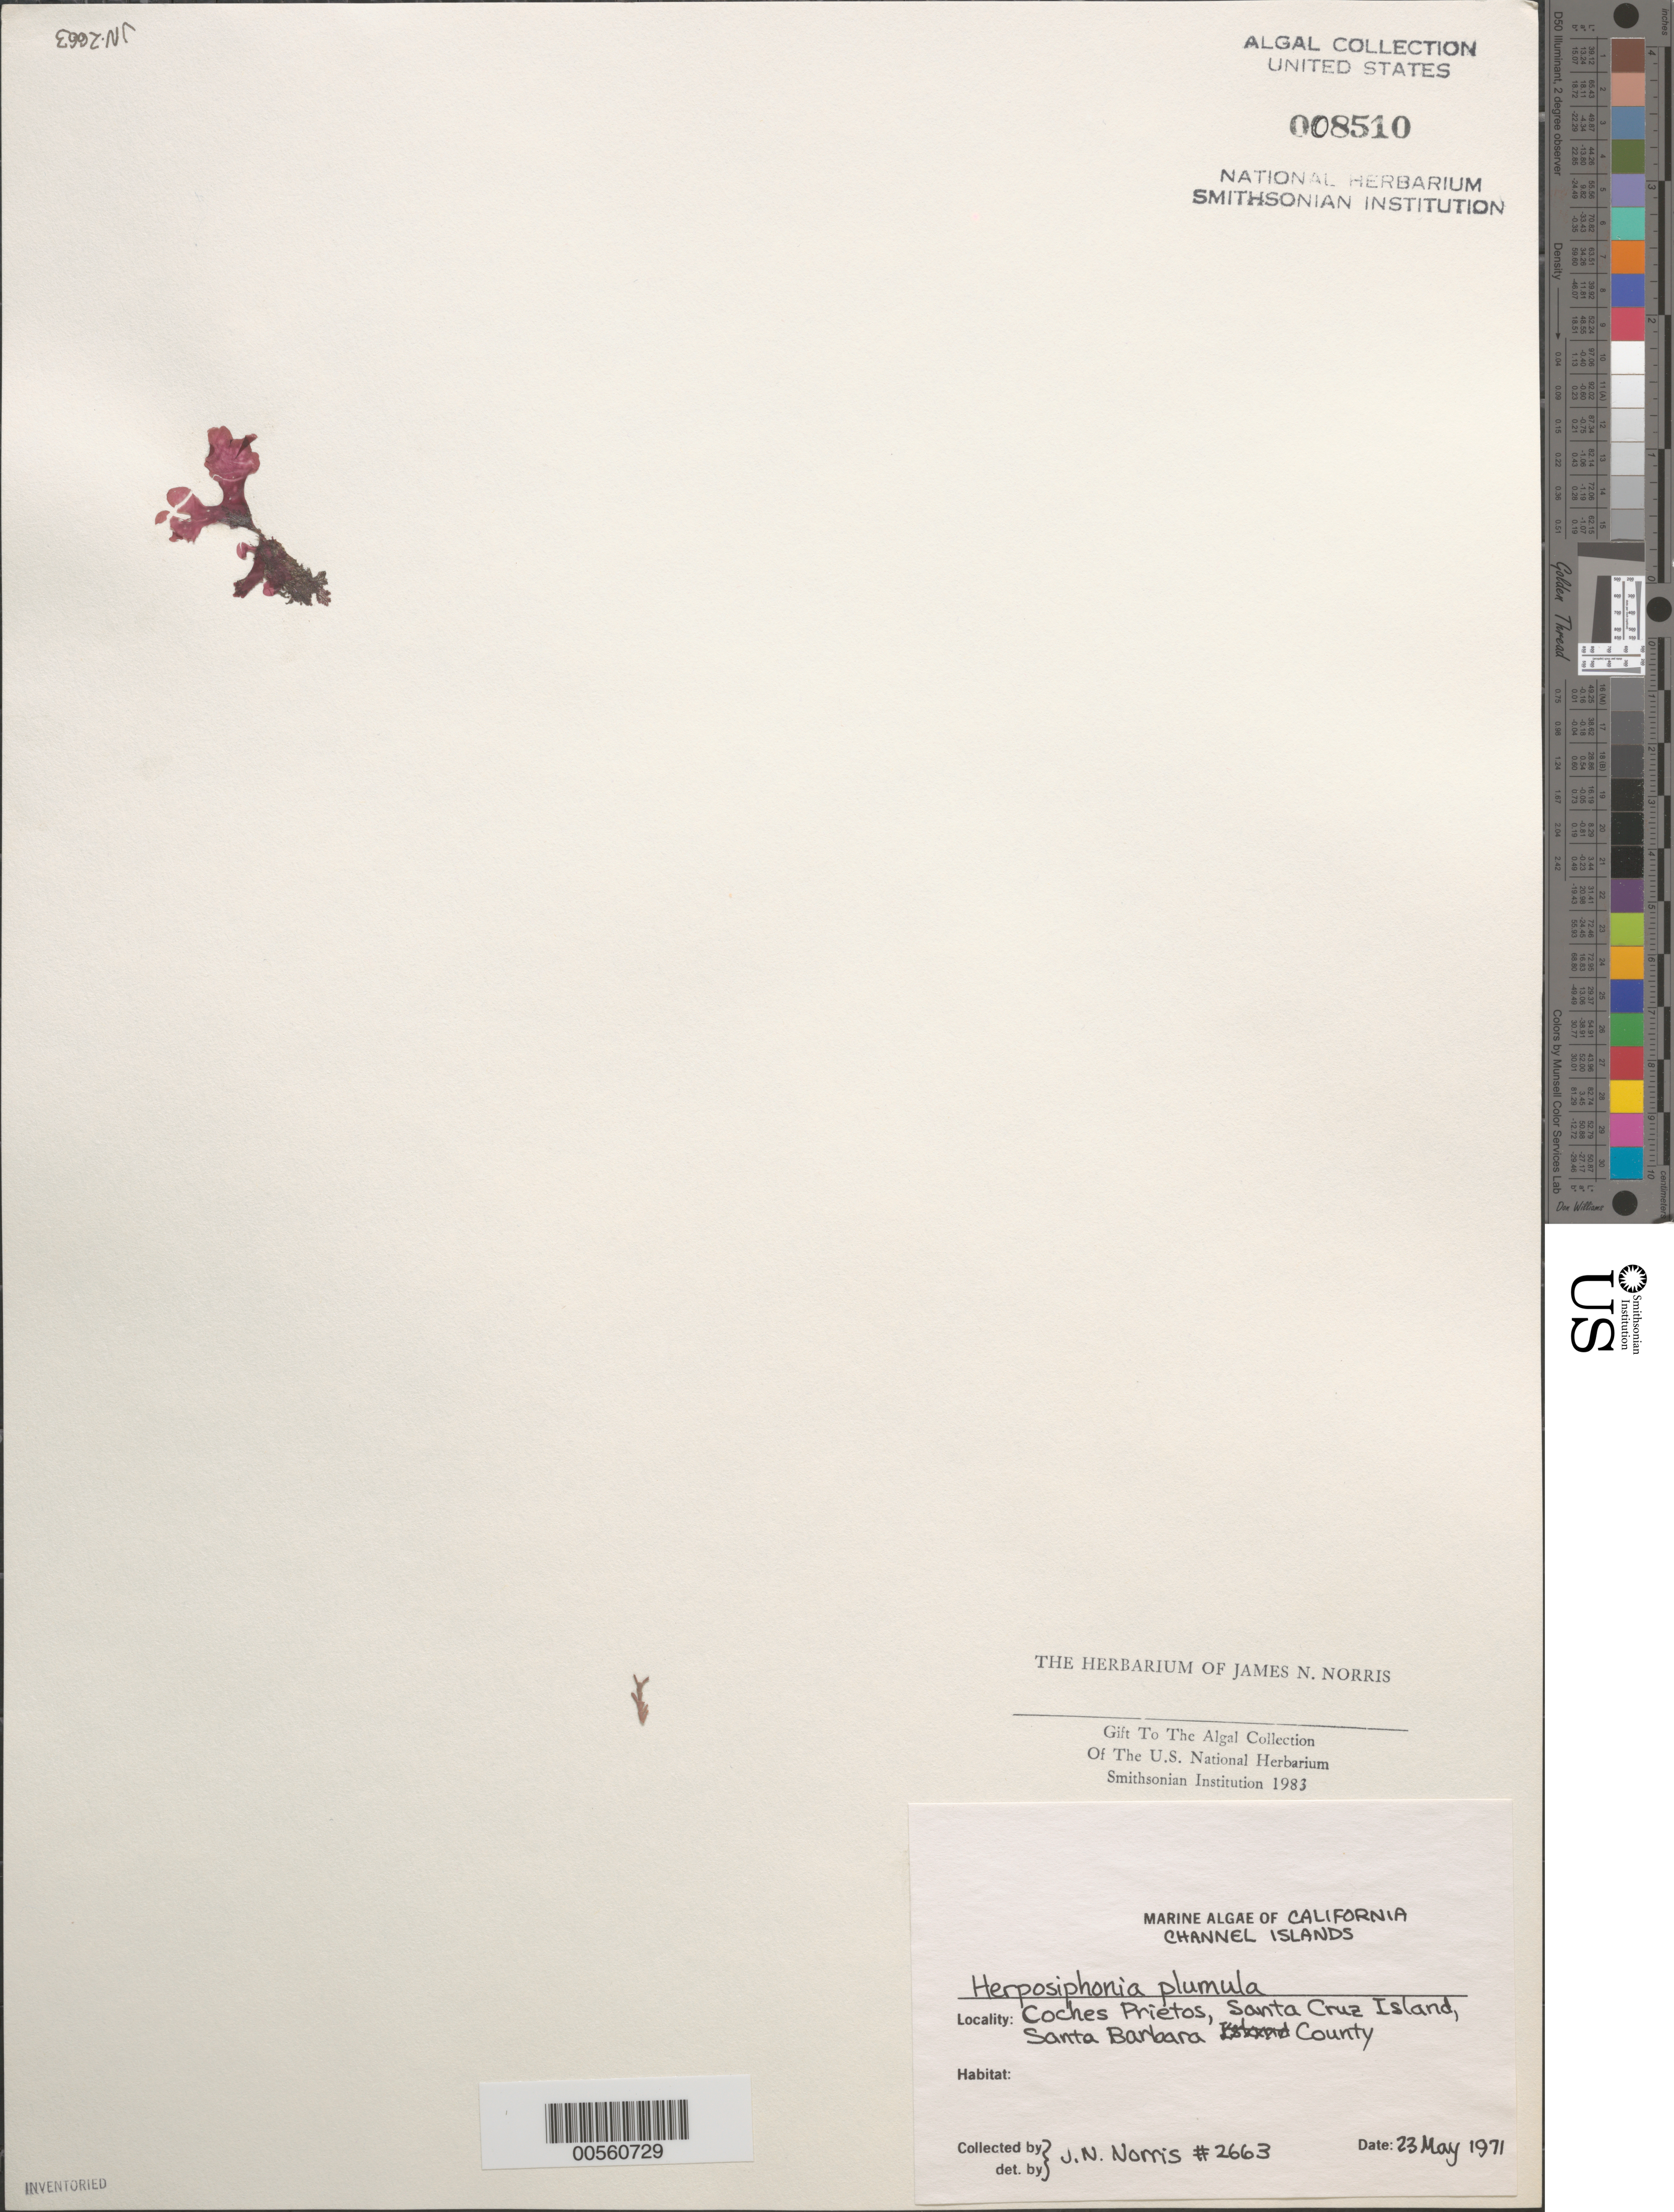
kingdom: Plantae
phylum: Rhodophyta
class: Florideophyceae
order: Ceramiales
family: Rhodomelaceae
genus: Herposiphonia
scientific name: Herposiphonia plumula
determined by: Norris, James N.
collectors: J. N. Norris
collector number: JN-2663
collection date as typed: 23 May 1971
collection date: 1971-05-23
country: United States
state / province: California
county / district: Santa Barbara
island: Santa Cruz Island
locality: Coches Prietos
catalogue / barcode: US 8510